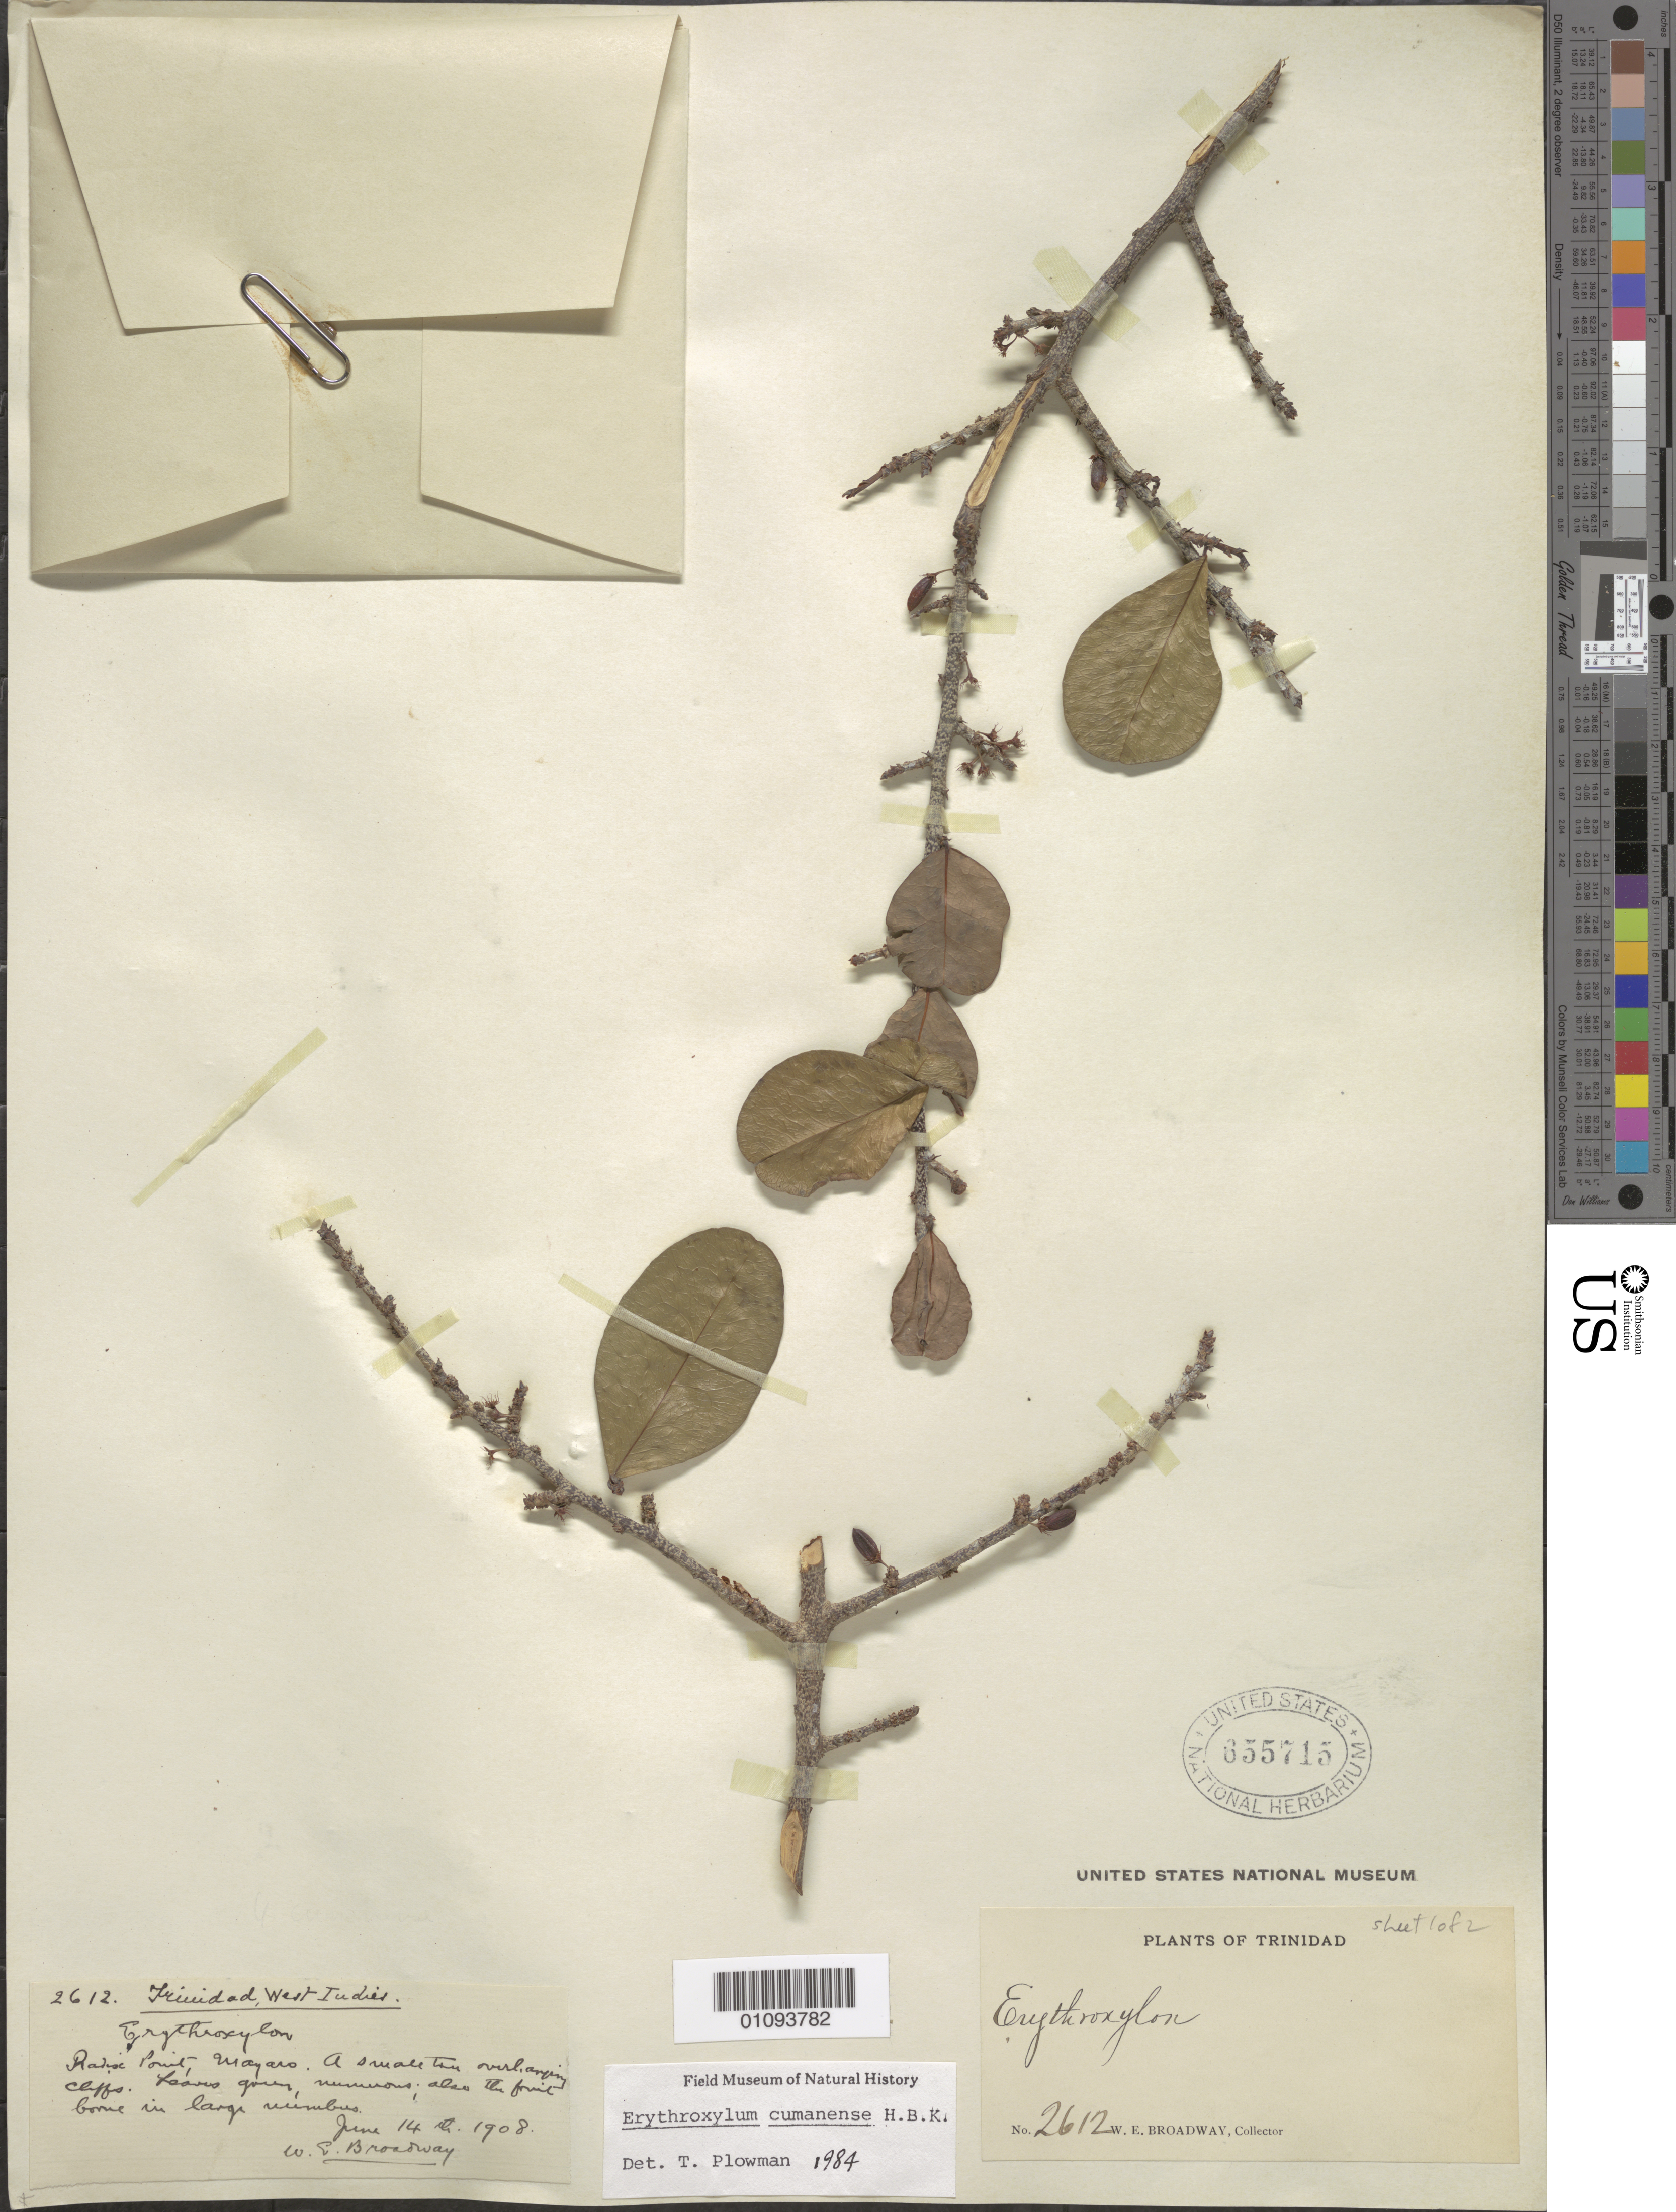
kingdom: Plantae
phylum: Tracheophyta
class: Magnoliopsida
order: Malpighiales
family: Erythroxylaceae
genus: Erythroxylum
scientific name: Erythroxylum cumanense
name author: Kunth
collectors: W. E. Broadway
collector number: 2612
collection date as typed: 14 Jun 1908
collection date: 1908-06-14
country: Trinidad and Tobago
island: Trinidad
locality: Rakise Point- Mayars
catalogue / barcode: US 655715